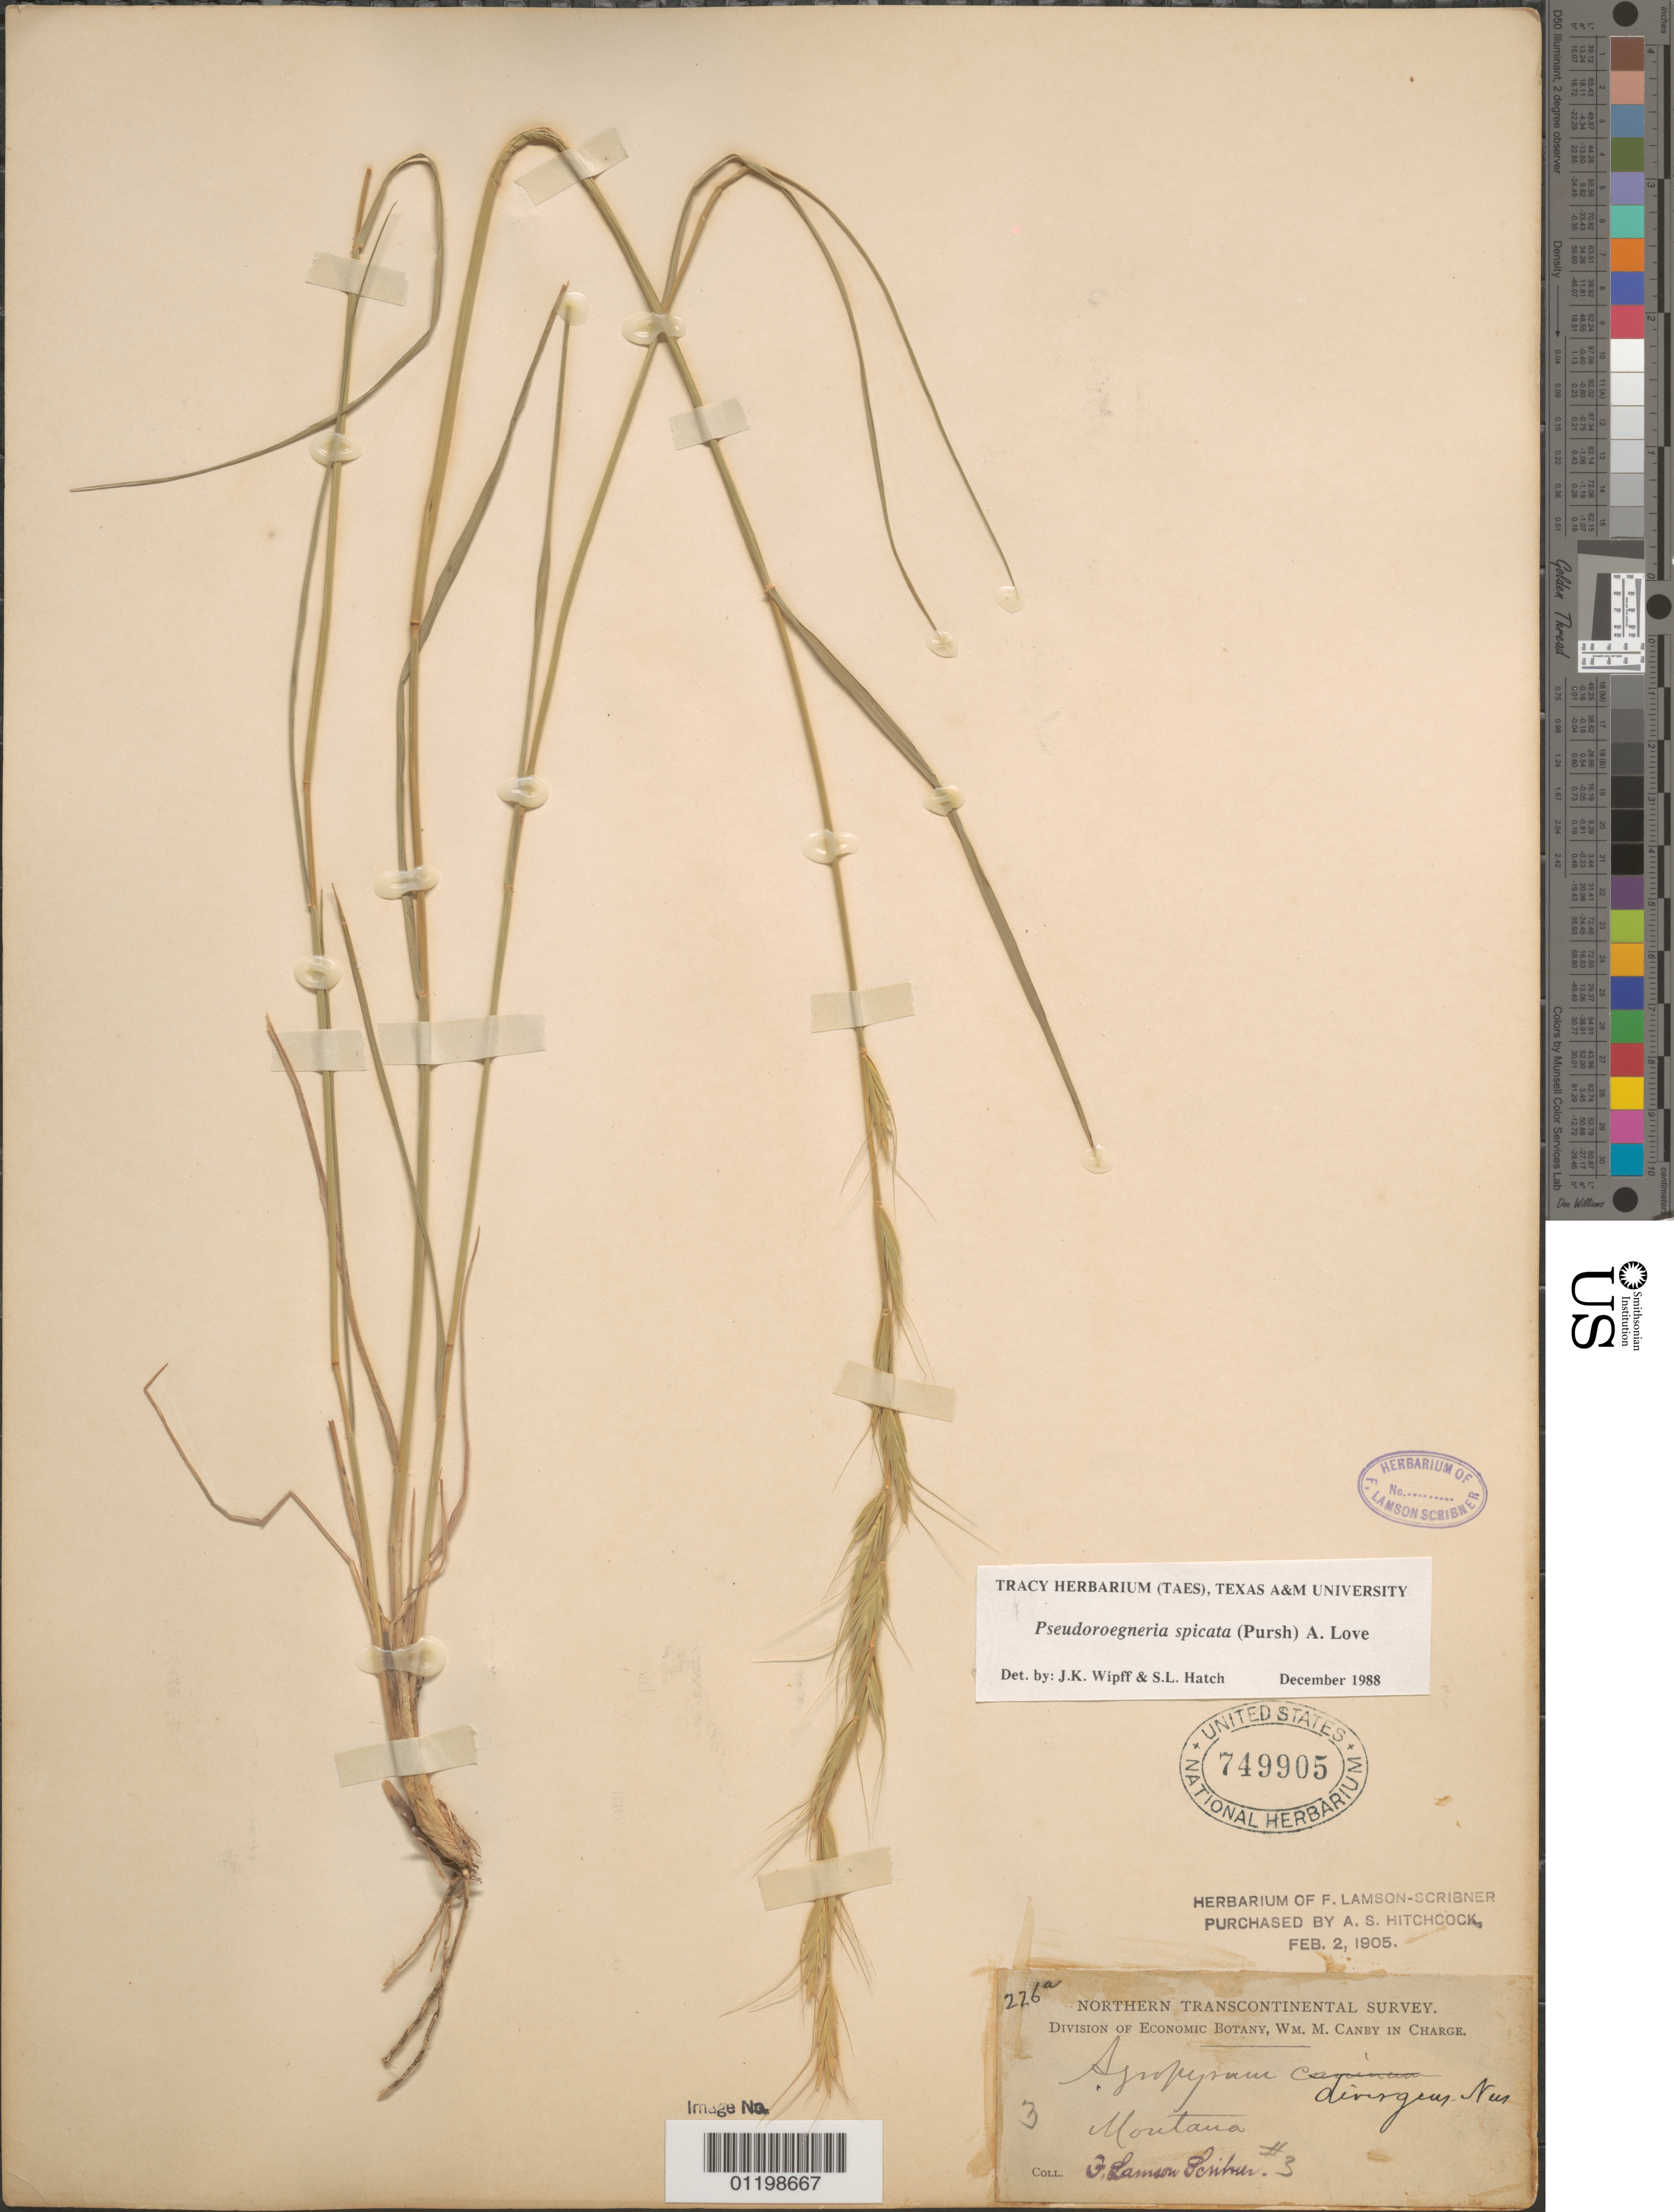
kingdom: Plantae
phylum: Tracheophyta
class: Liliopsida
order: Poales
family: Poaceae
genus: Pseudoroegneria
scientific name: Pseudoroegneria spicata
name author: (Pursh) Á. Löve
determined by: Wipff, J. K.; Hatch, S. L.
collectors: F. L. Scribner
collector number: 226a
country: United States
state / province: Montana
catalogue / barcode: US 749905